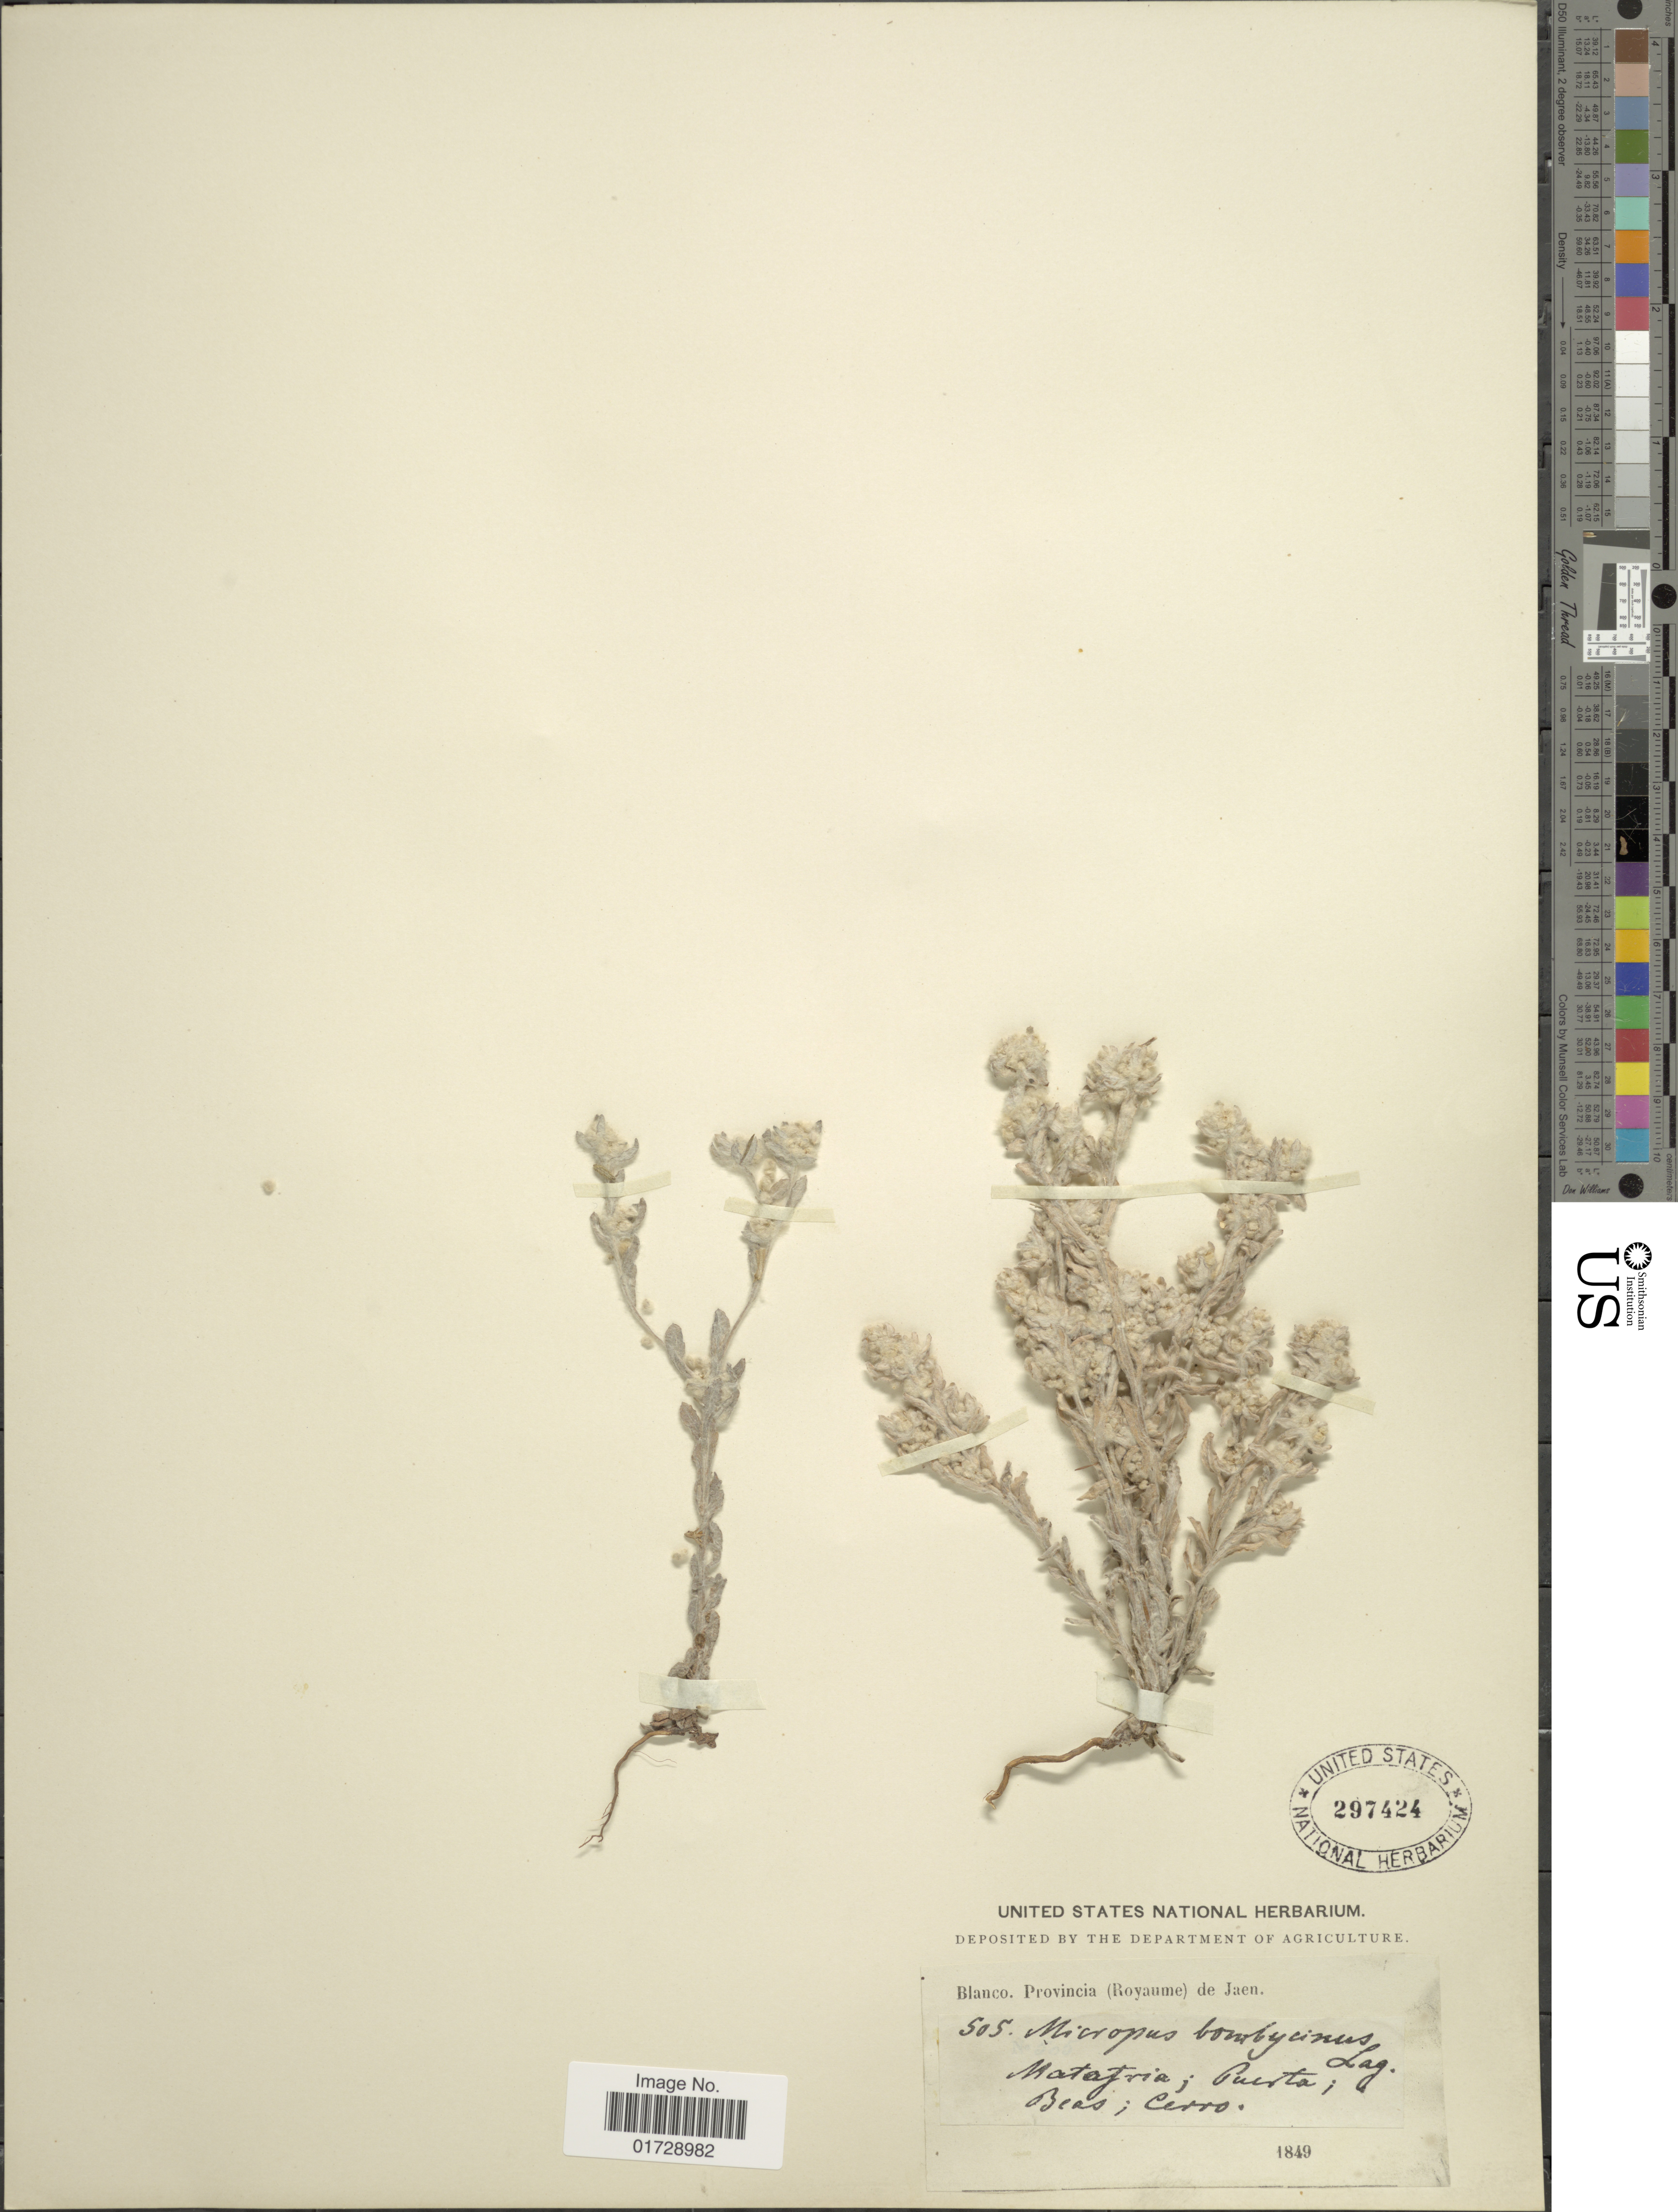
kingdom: Plantae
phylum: Tracheophyta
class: Magnoliopsida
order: Asterales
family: Asteraceae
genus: Micropus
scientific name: Micropus bombycinus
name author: Lag.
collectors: Blanco, --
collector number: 505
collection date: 1849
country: Peru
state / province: Cajamarca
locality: Provincia (Royaume) de Jaen, Matatria; Puerta; Beas; Cerro [interpreted]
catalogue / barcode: US 297424